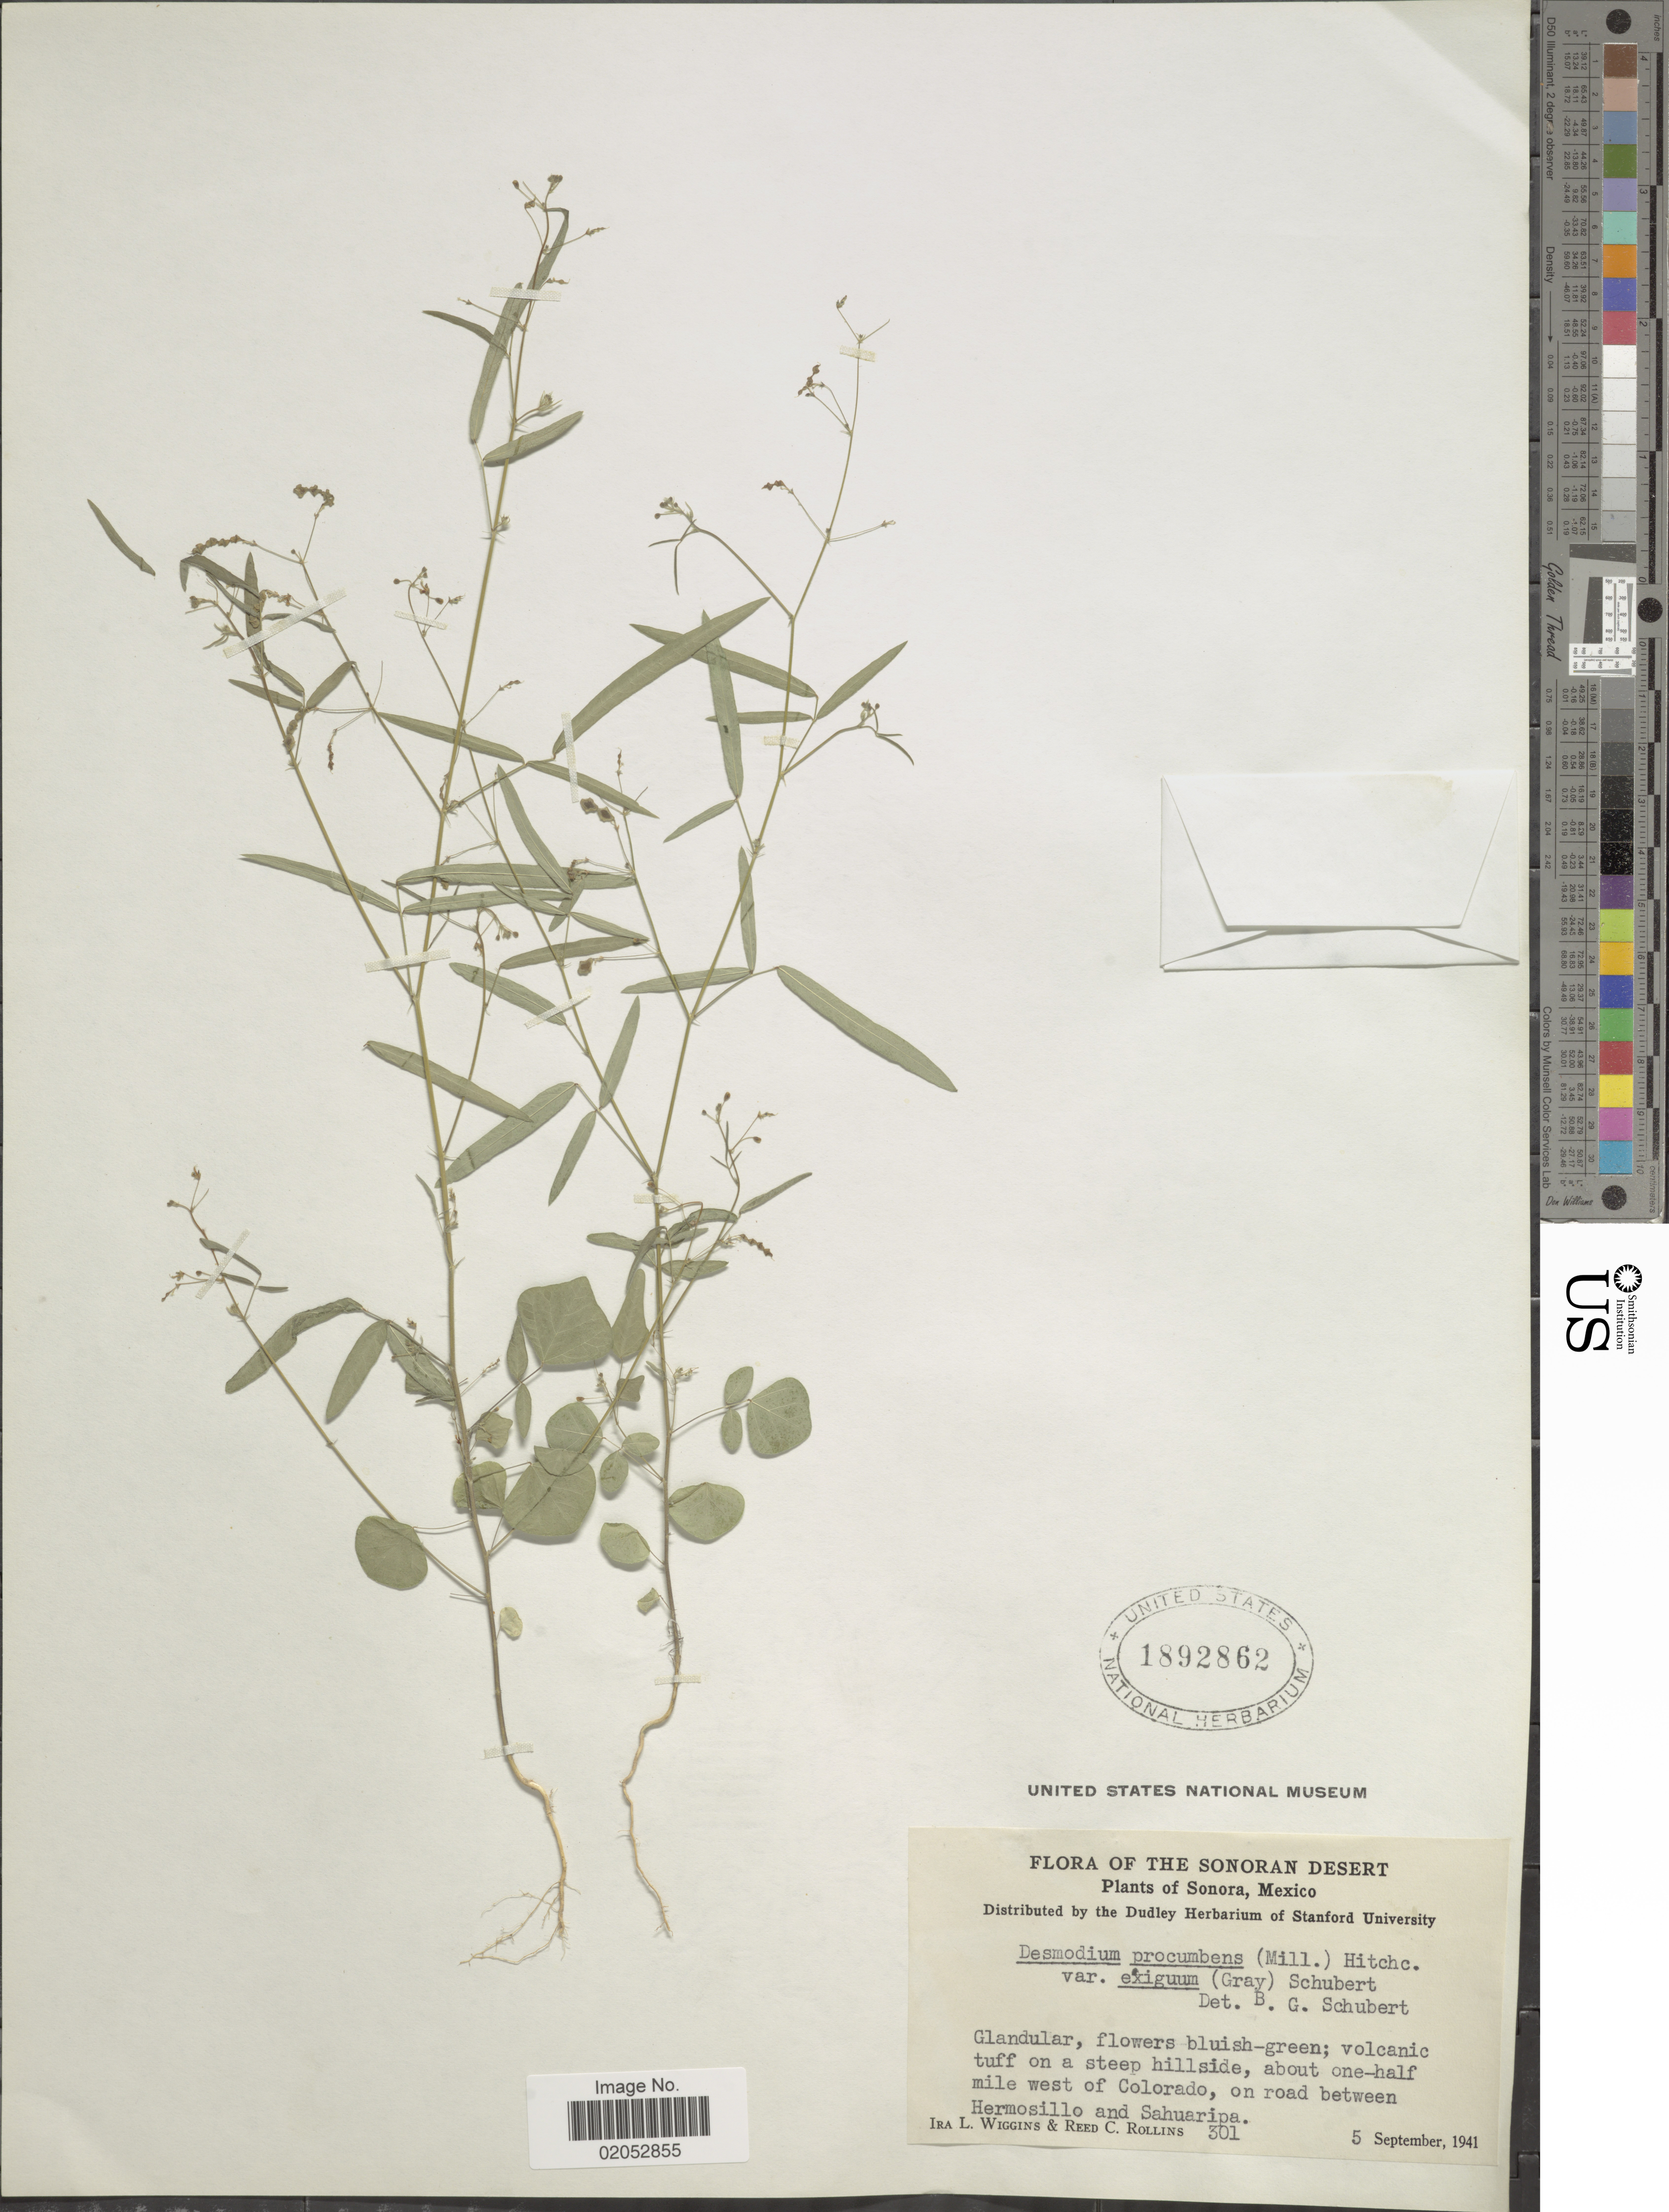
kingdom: Plantae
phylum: Tracheophyta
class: Magnoliopsida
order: Fabales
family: Fabaceae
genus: Desmodium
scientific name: Desmodium procumbens var. exiguum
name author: (A. Gray) B.G. Schub.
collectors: I. L. Wiggins & R. C. Rollins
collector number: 301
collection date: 1941-09-05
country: Mexico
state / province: Sonora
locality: About one-half mile west of Colorado, on road between Hermosillo an Sahuaripa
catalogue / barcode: US 1892862